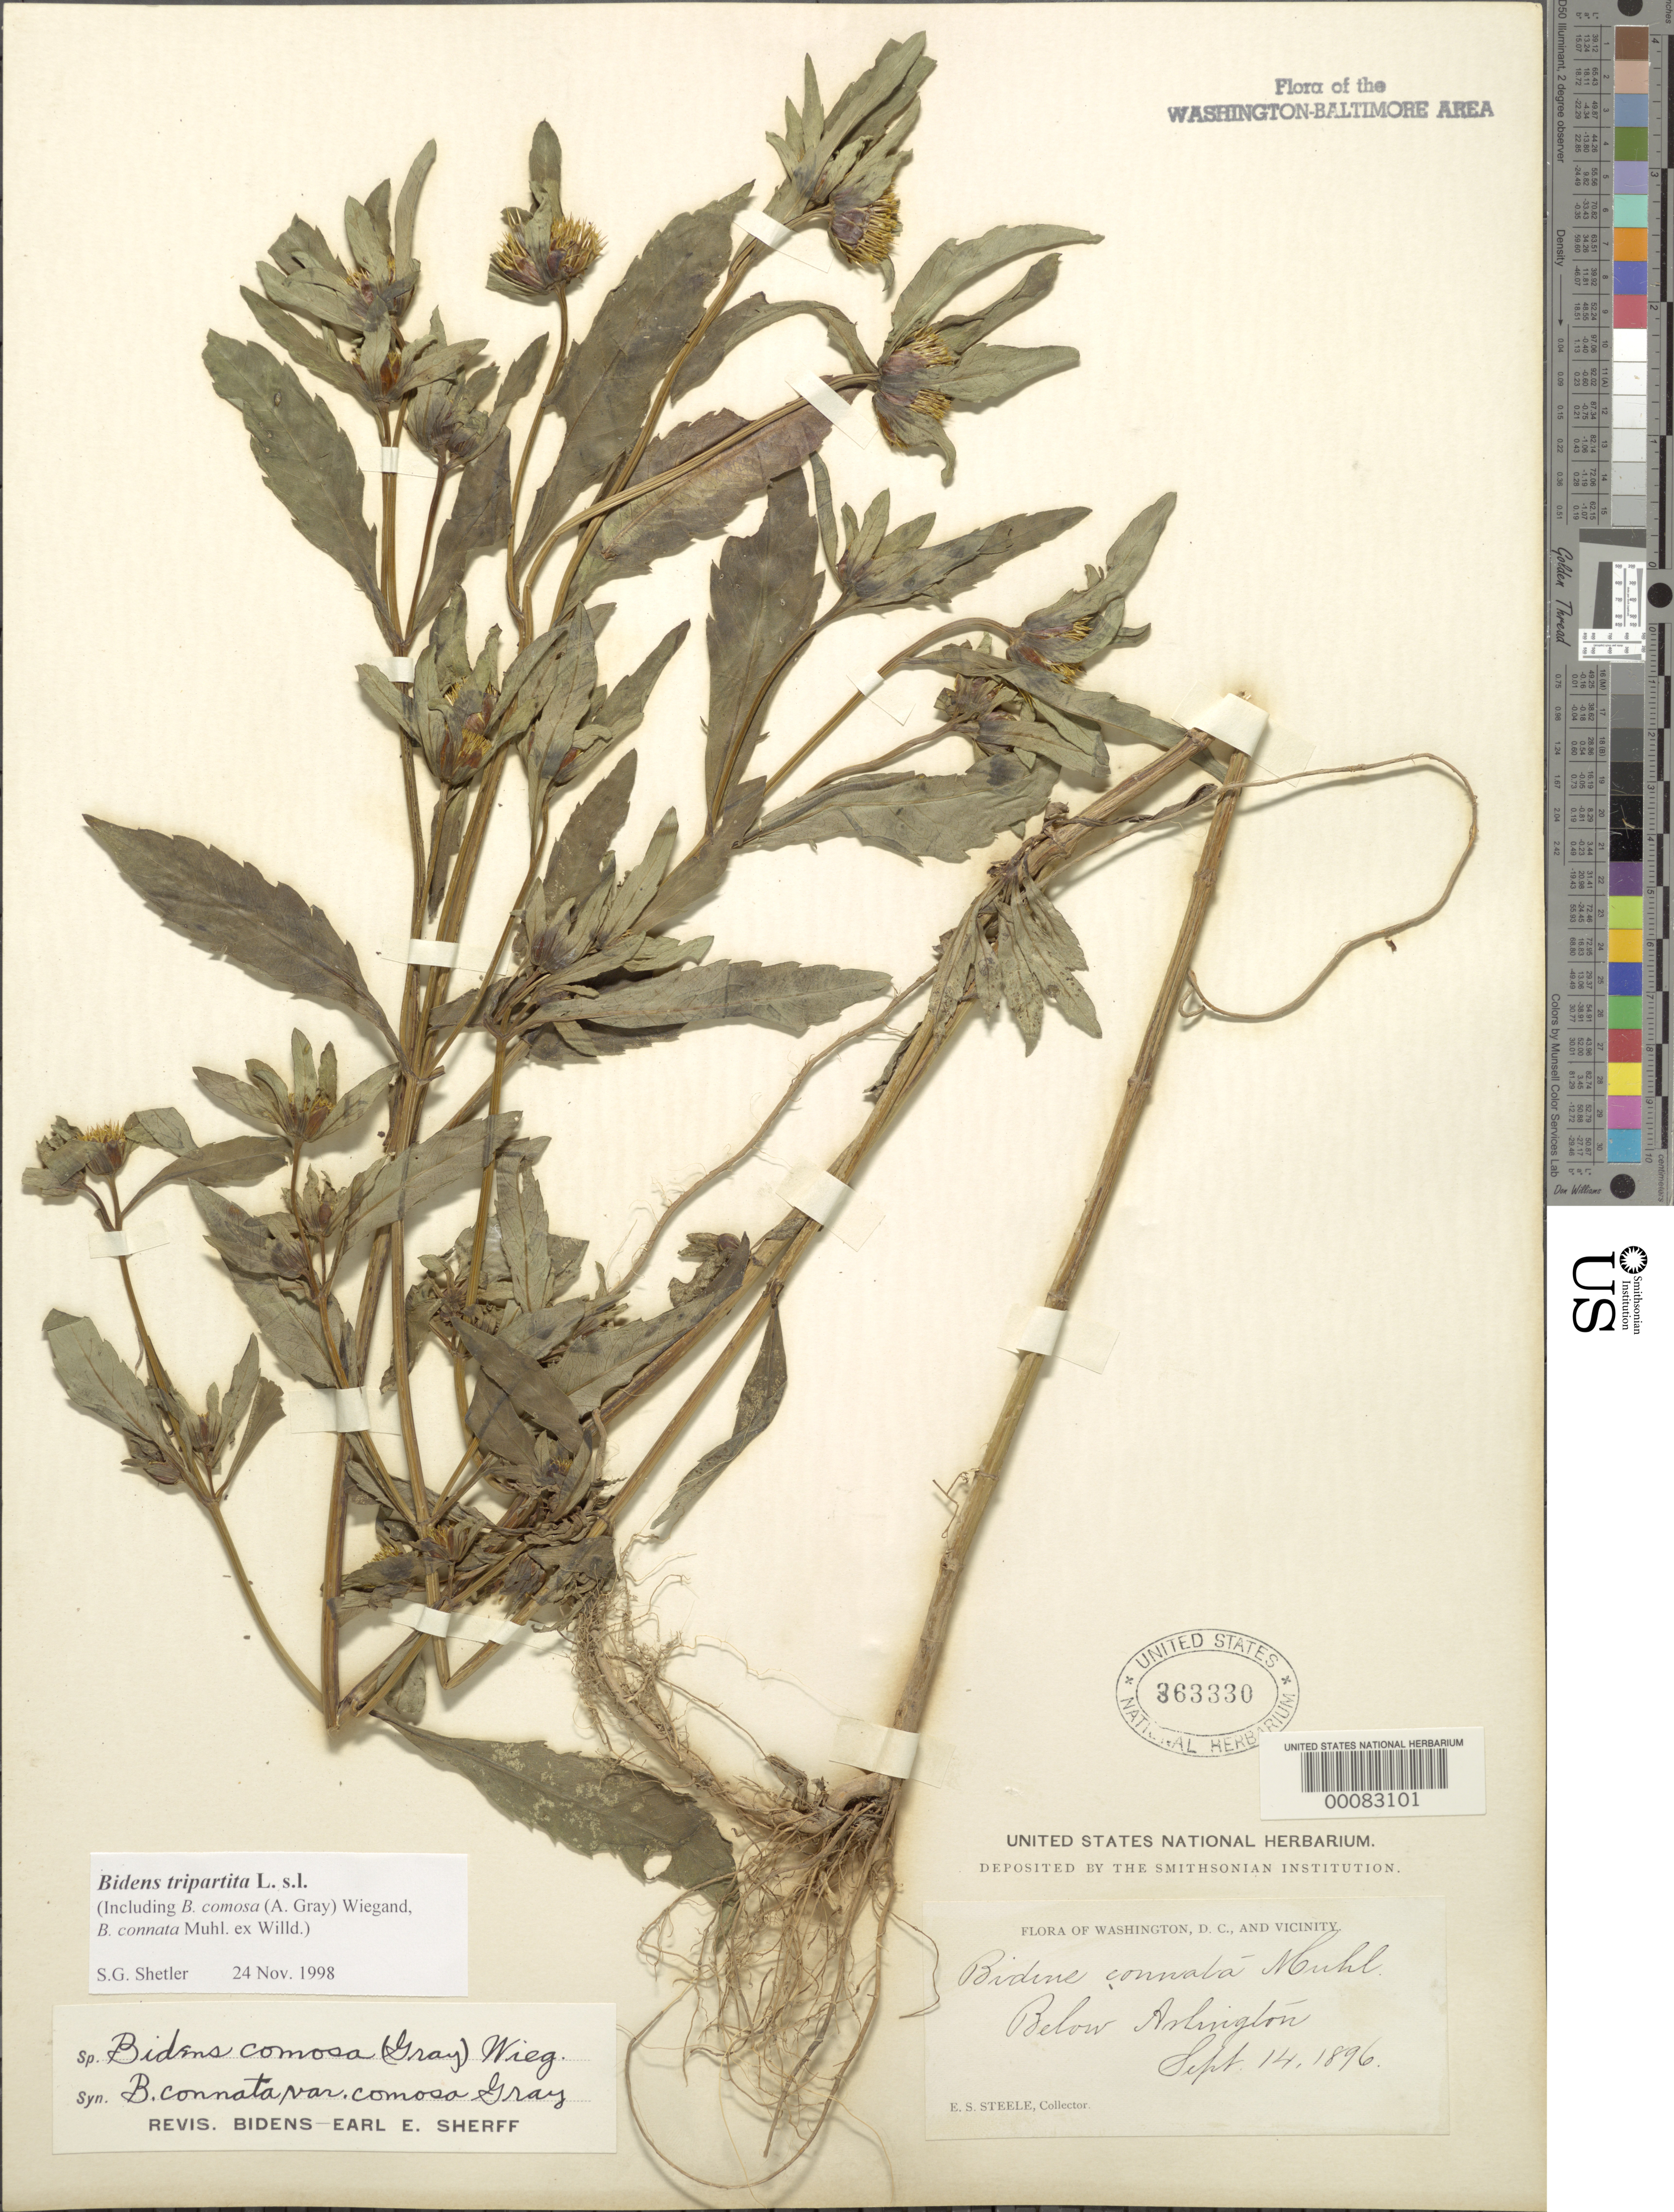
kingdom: Plantae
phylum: Tracheophyta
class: Magnoliopsida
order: Asterales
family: Asteraceae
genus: Bidens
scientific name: Bidens tripartita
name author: L.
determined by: Shetler, Stanwyn G., (US), NMNH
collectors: E. Steele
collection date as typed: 14 Sep 1896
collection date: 1896-09-14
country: United States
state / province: Virginia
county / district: Arlington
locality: Below Arlington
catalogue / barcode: US 363330